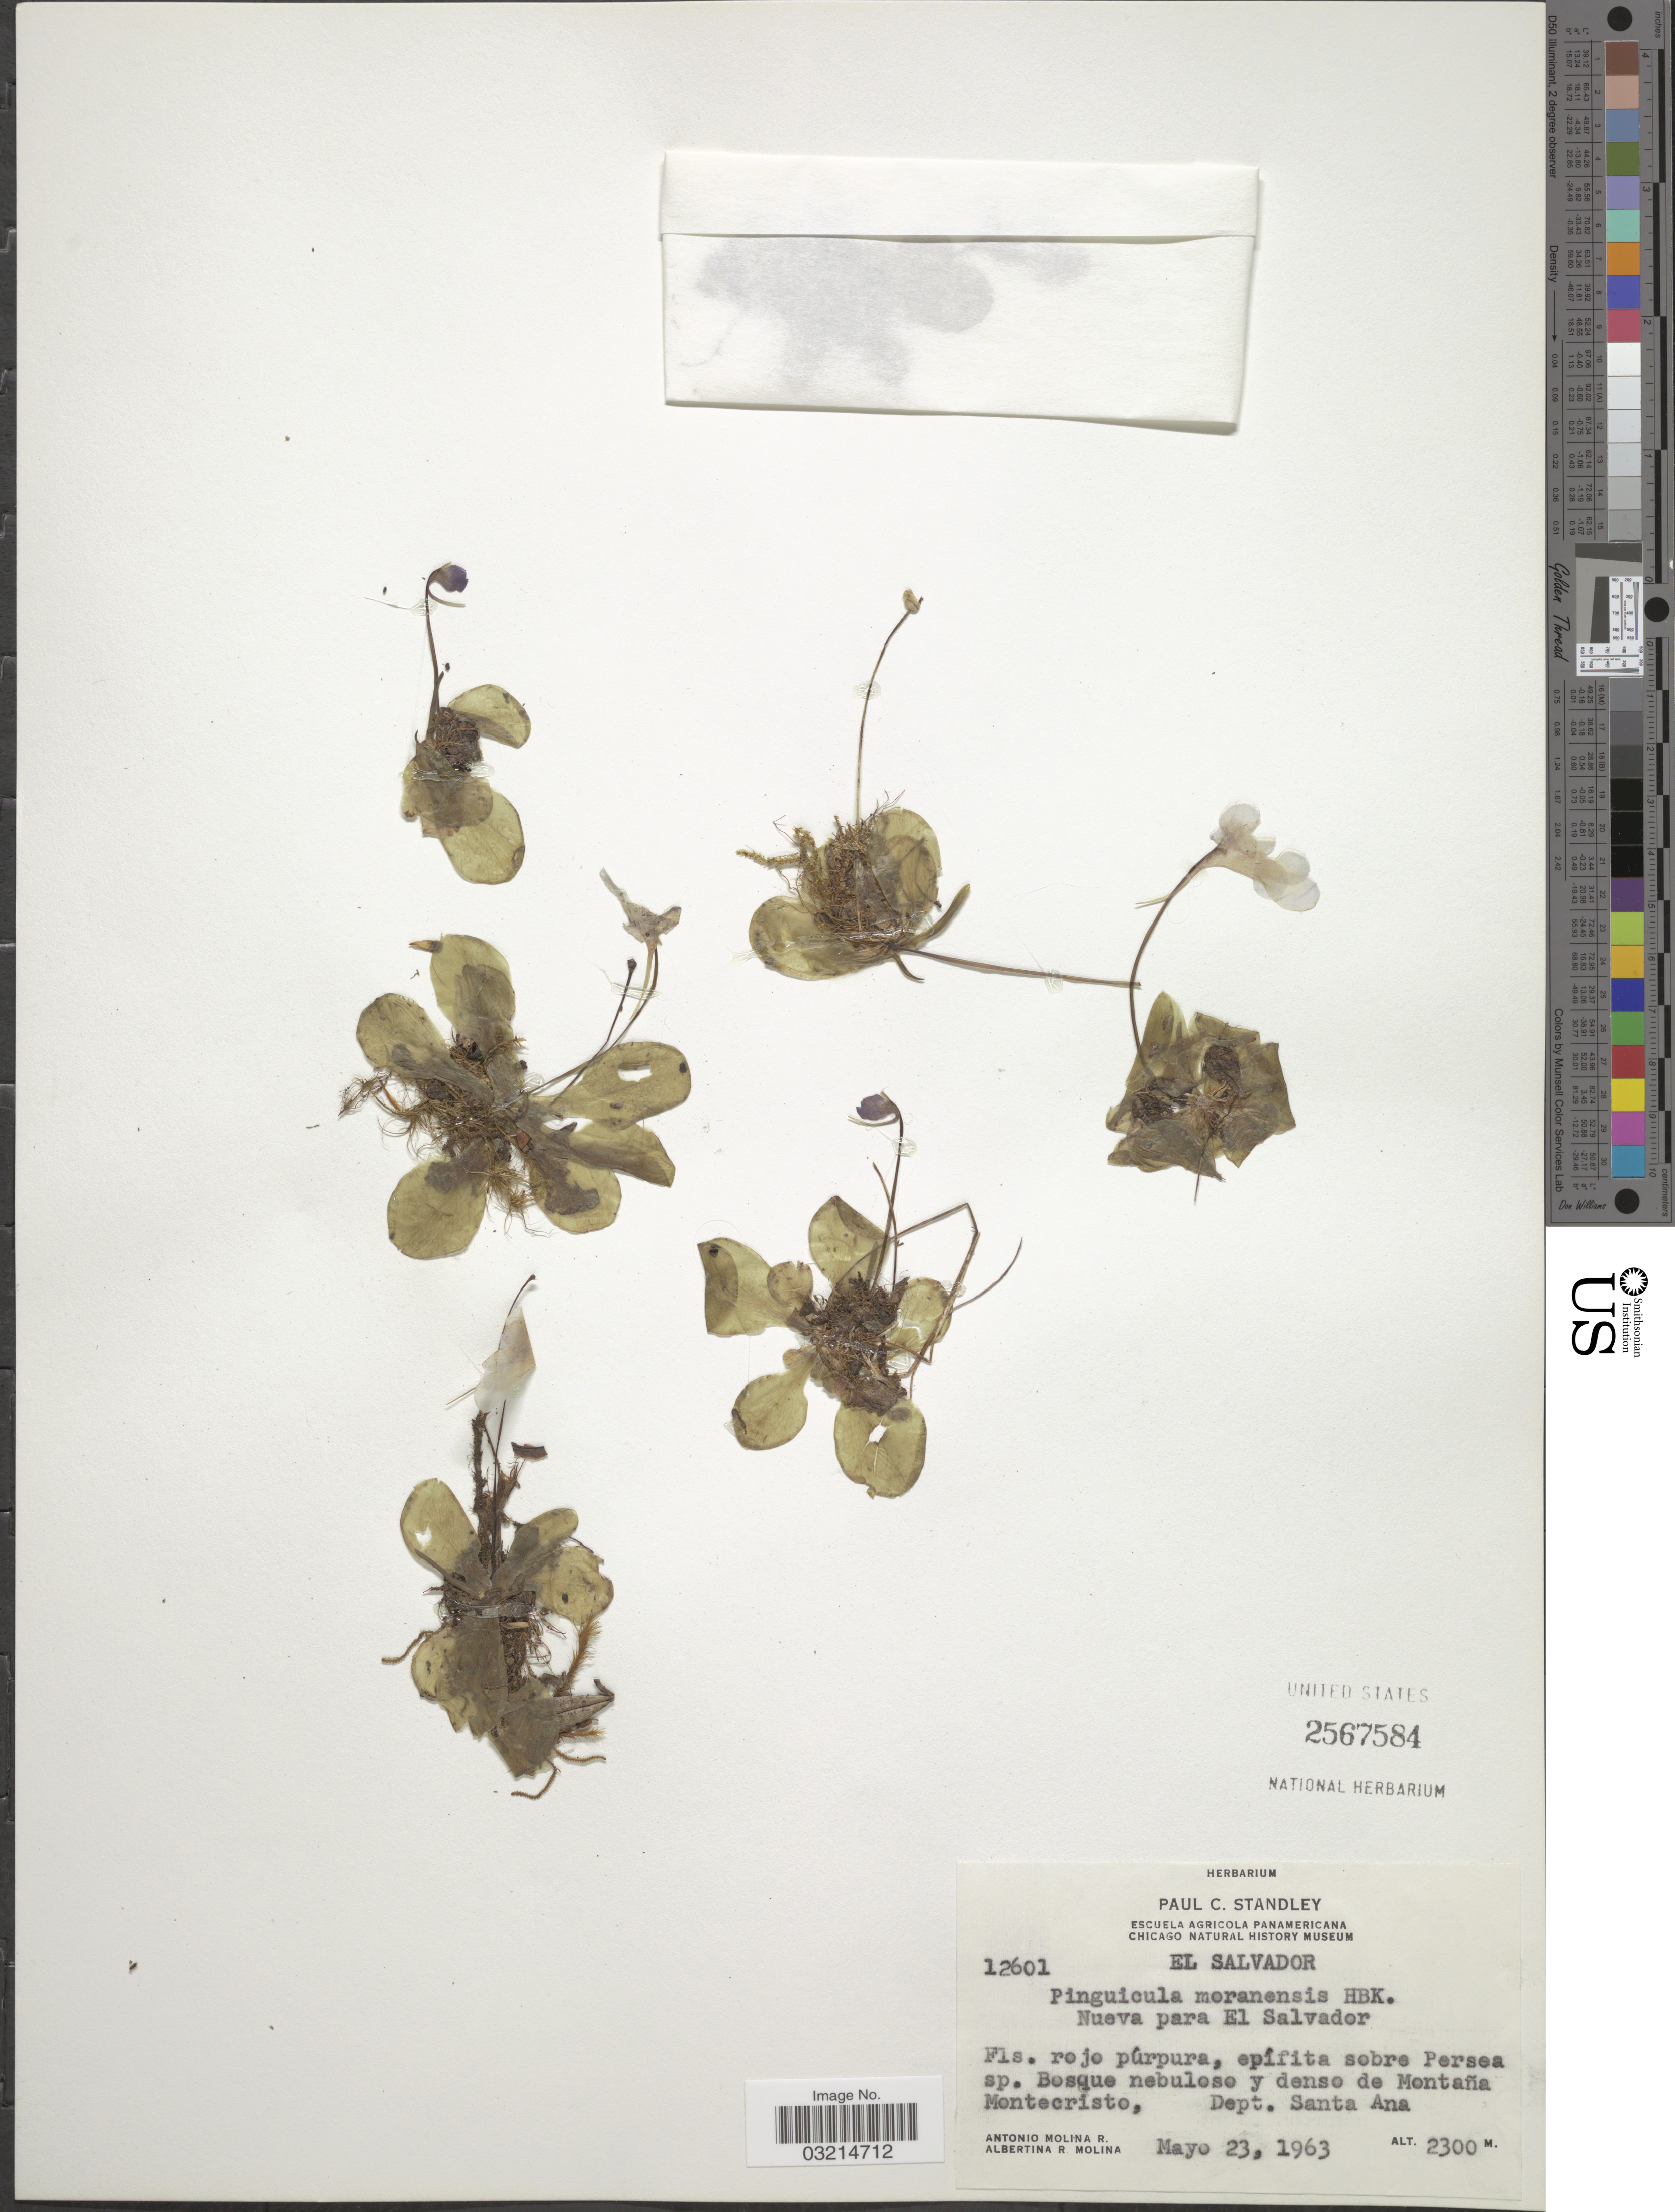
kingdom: Plantae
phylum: Tracheophyta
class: Magnoliopsida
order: Lamiales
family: Lentibulariaceae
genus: Pinguicula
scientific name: Pinguicula moranensis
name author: Kunth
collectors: A. Molina R. & A. R. Molina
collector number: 12601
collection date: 1963-05-23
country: El Salvador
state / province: Santa Ana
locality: Bosque nebuloso y denso de Montaña Montecristo, Dept. Santa Ana.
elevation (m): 2300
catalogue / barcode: US 2567584